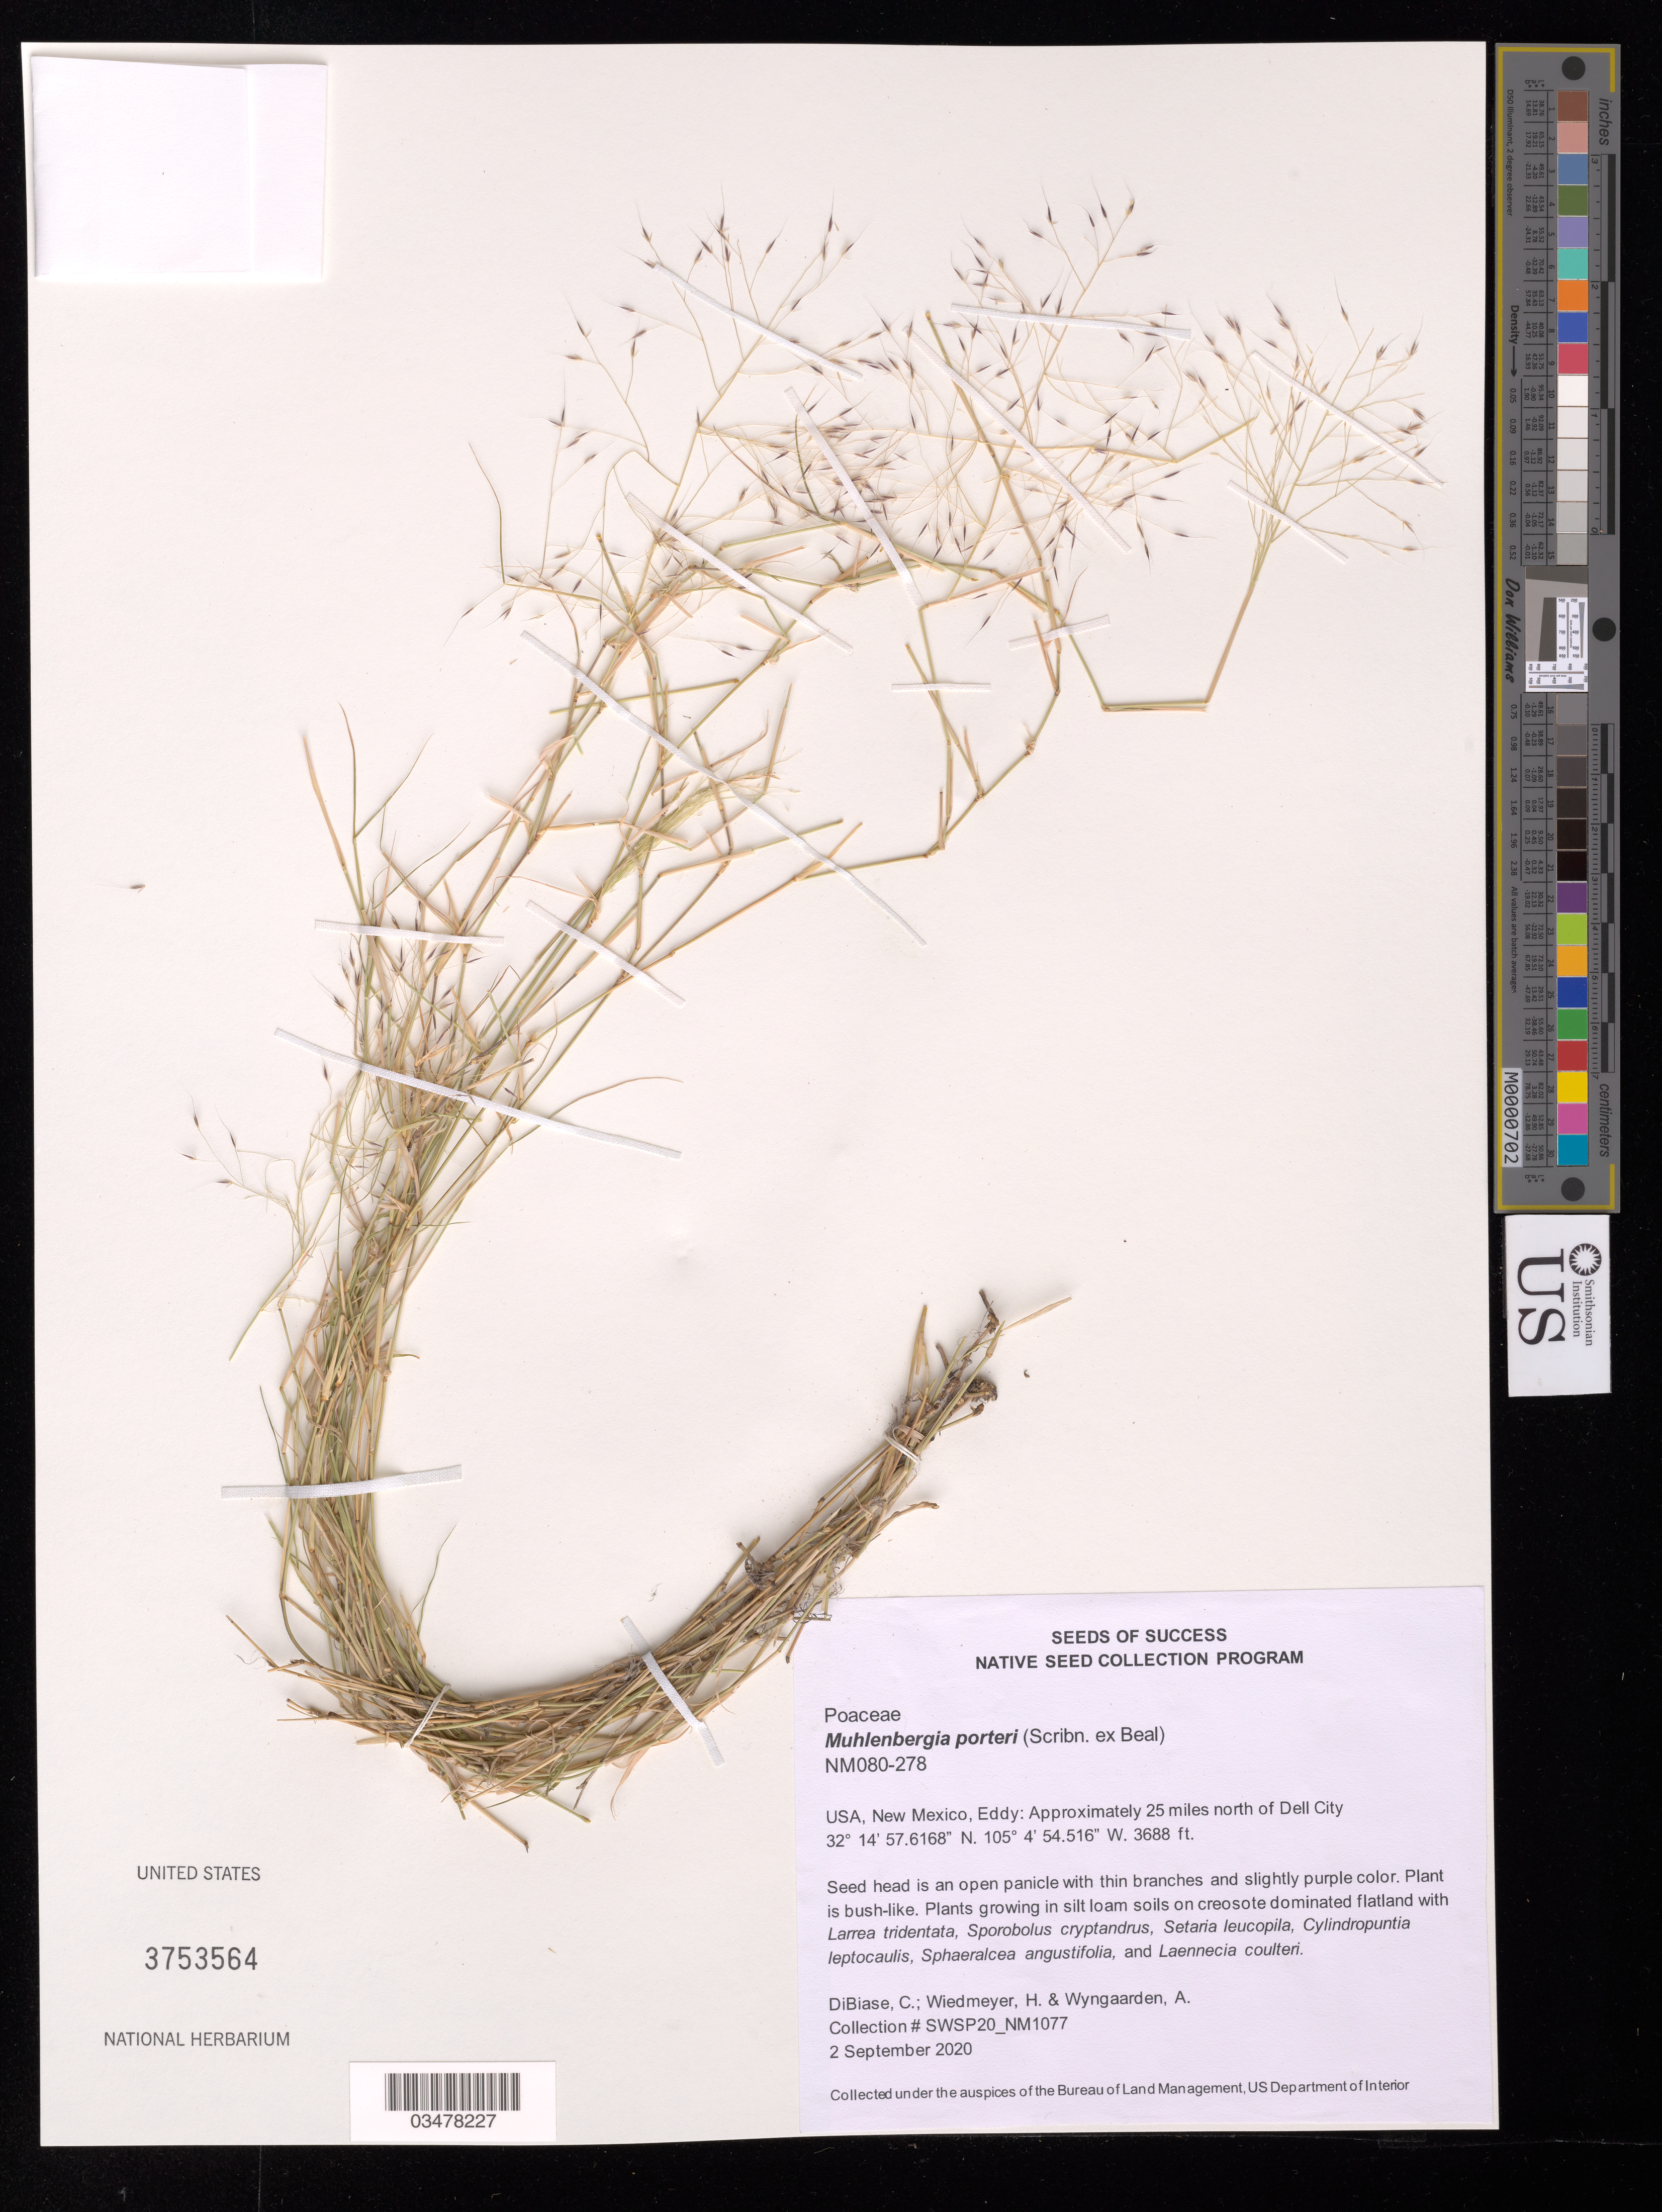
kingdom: Plantae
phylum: Tracheophyta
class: Liliopsida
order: Poales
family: Poaceae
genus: Muhlenbergia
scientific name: Muhlenbergia porteri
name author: Scribn. in W.J. Beal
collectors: C. DiBiase, H. Wiedmeyer & A. Wyngaarden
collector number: NM080-278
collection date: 2020-09-02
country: United States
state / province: New Mexico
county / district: Eddy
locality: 25 mi. N of Dell City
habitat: Silt loam on creosote dominated. With Larrea tridentata, Stelaria leucopila, Laennecia coulteri, etc.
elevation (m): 1124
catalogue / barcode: US 3753564